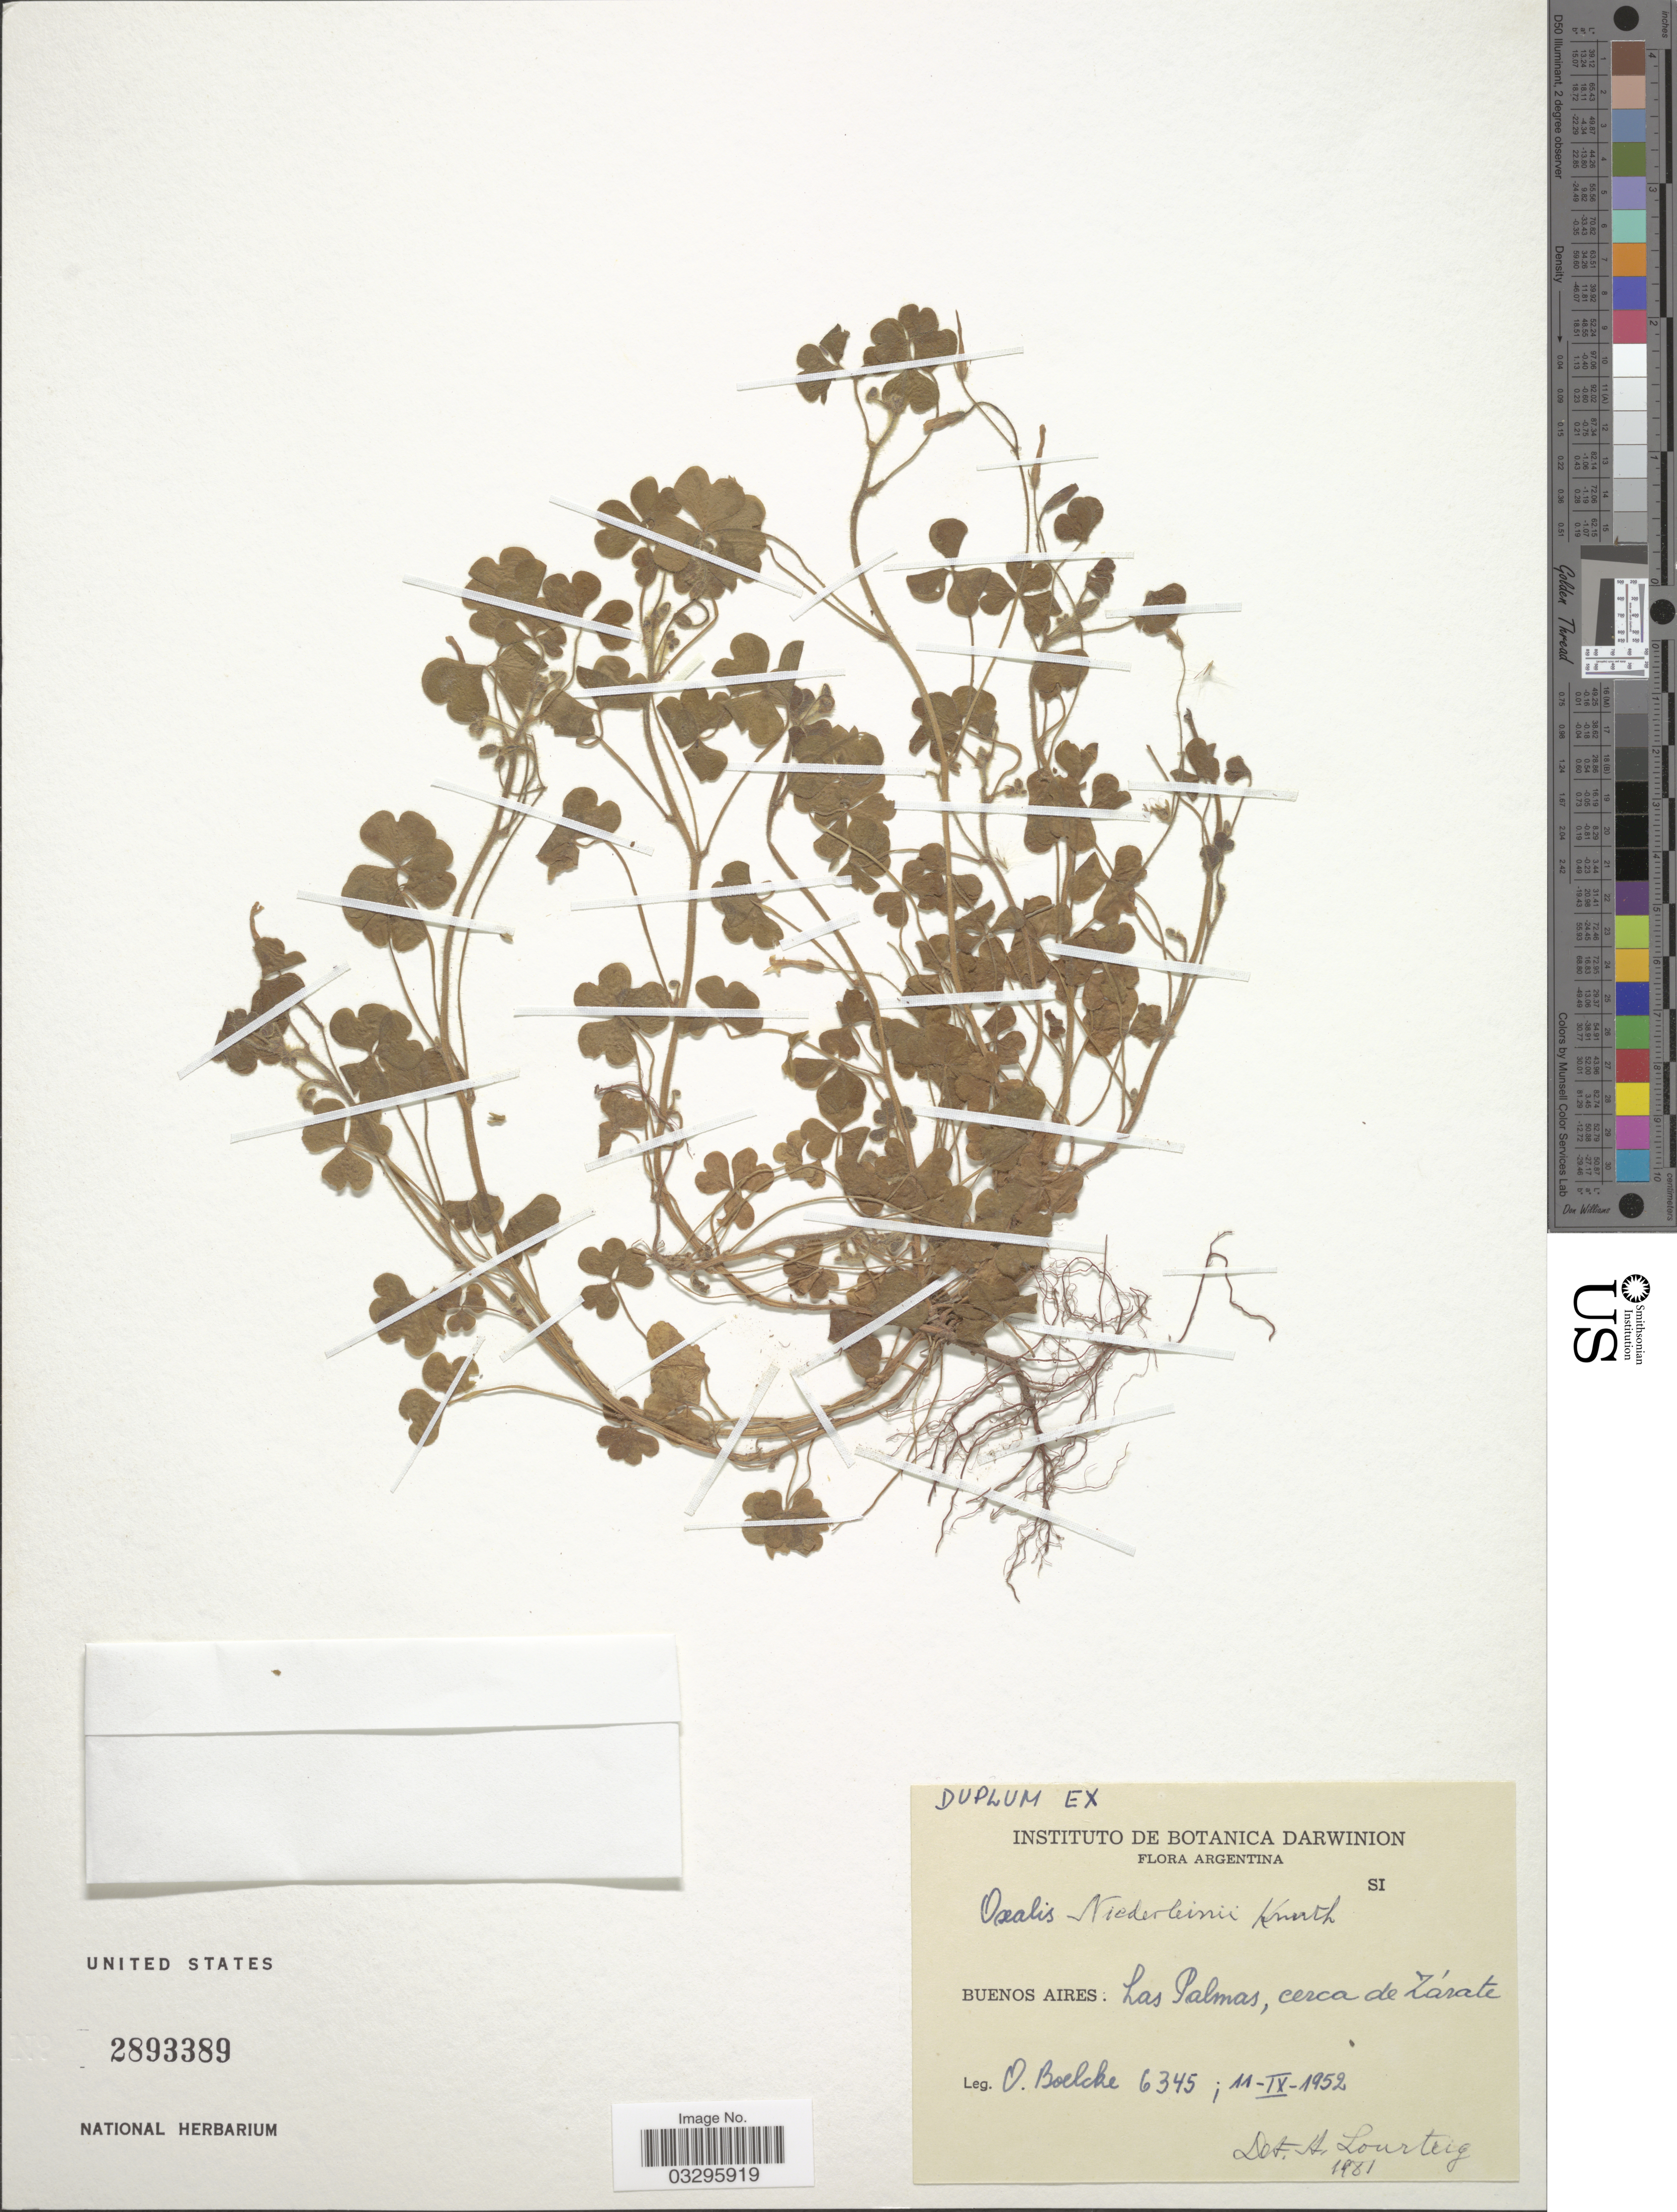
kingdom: Plantae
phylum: Tracheophyta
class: Magnoliopsida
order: Oxalidales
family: Oxalidaceae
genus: Oxalis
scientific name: Oxalis niederleinii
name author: R. Knuth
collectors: O. Boelcke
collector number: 6345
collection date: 1952-09-11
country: Argentina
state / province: Buenos Aires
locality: Las Palmas, cerca de Zárate.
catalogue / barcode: US 2893389